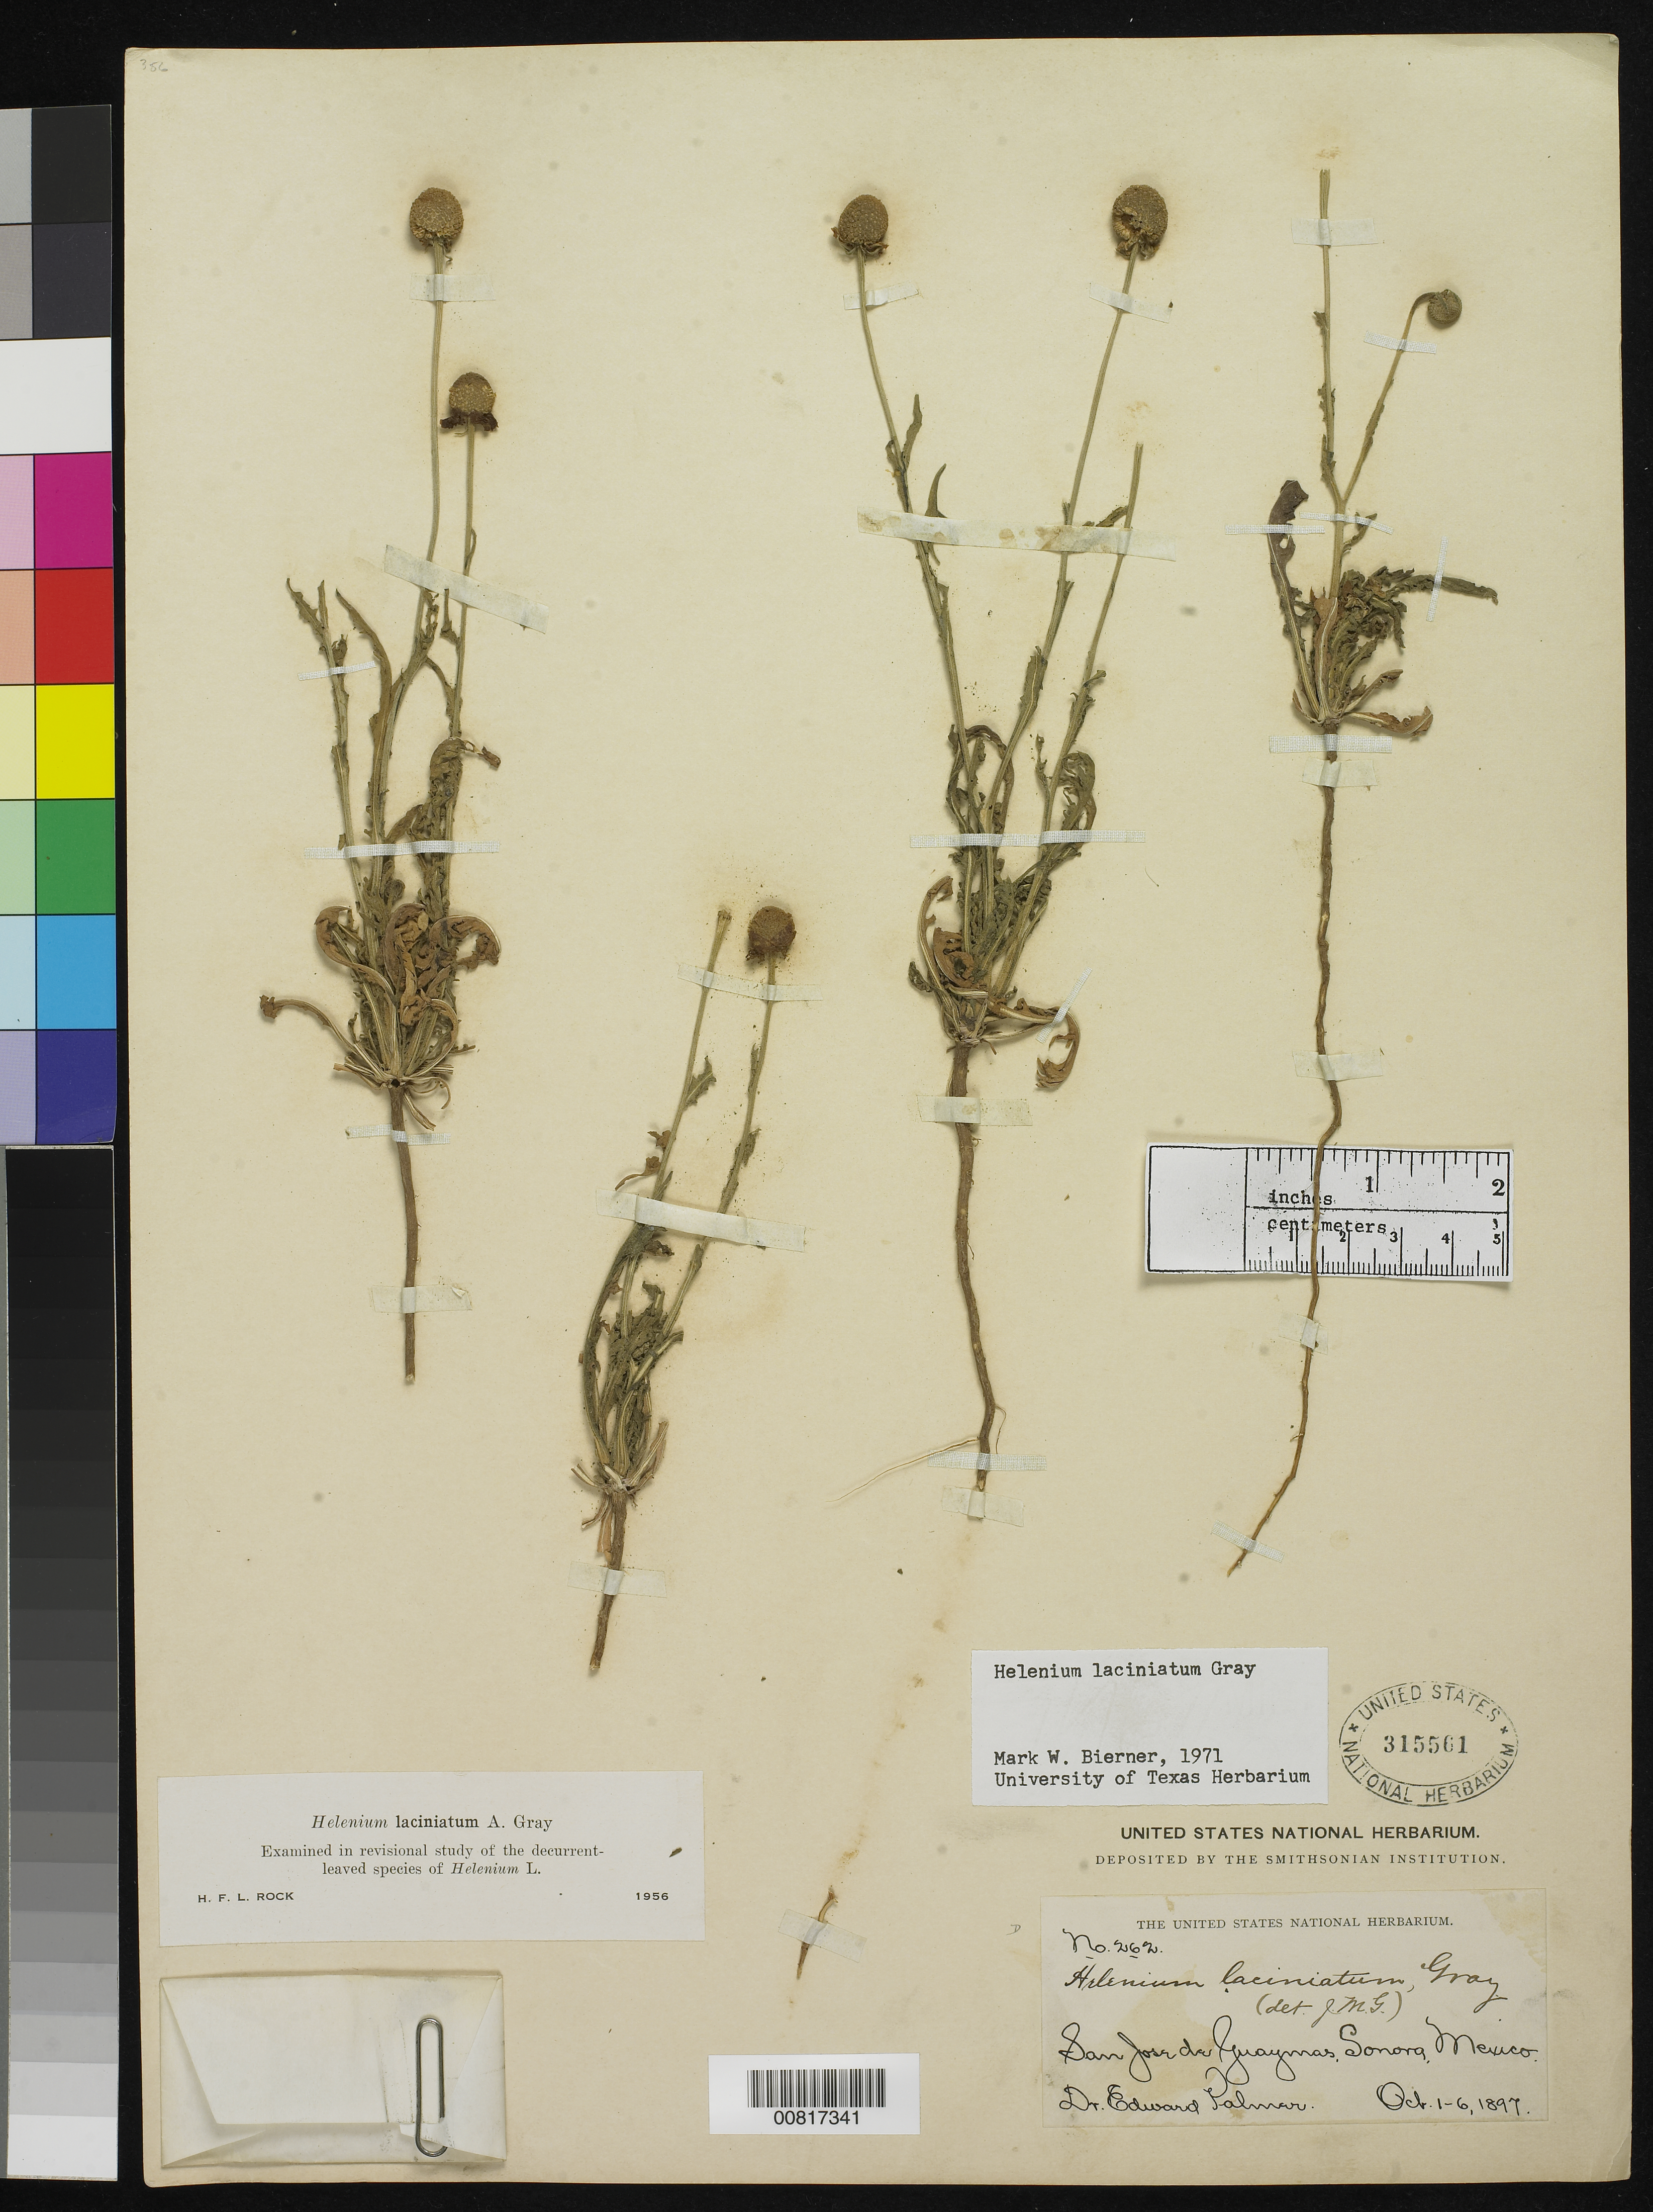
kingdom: Plantae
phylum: Tracheophyta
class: Magnoliopsida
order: Asterales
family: Asteraceae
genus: Helenium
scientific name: Helenium laciniatum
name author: A. Gray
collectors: E. Palmer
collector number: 262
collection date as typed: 01 Oct 1897 to 06 Oct 1897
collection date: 1897-10-01/1897-10-06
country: Mexico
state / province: Sonora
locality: San José de Guaymas, Sonora.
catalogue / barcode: US 315561